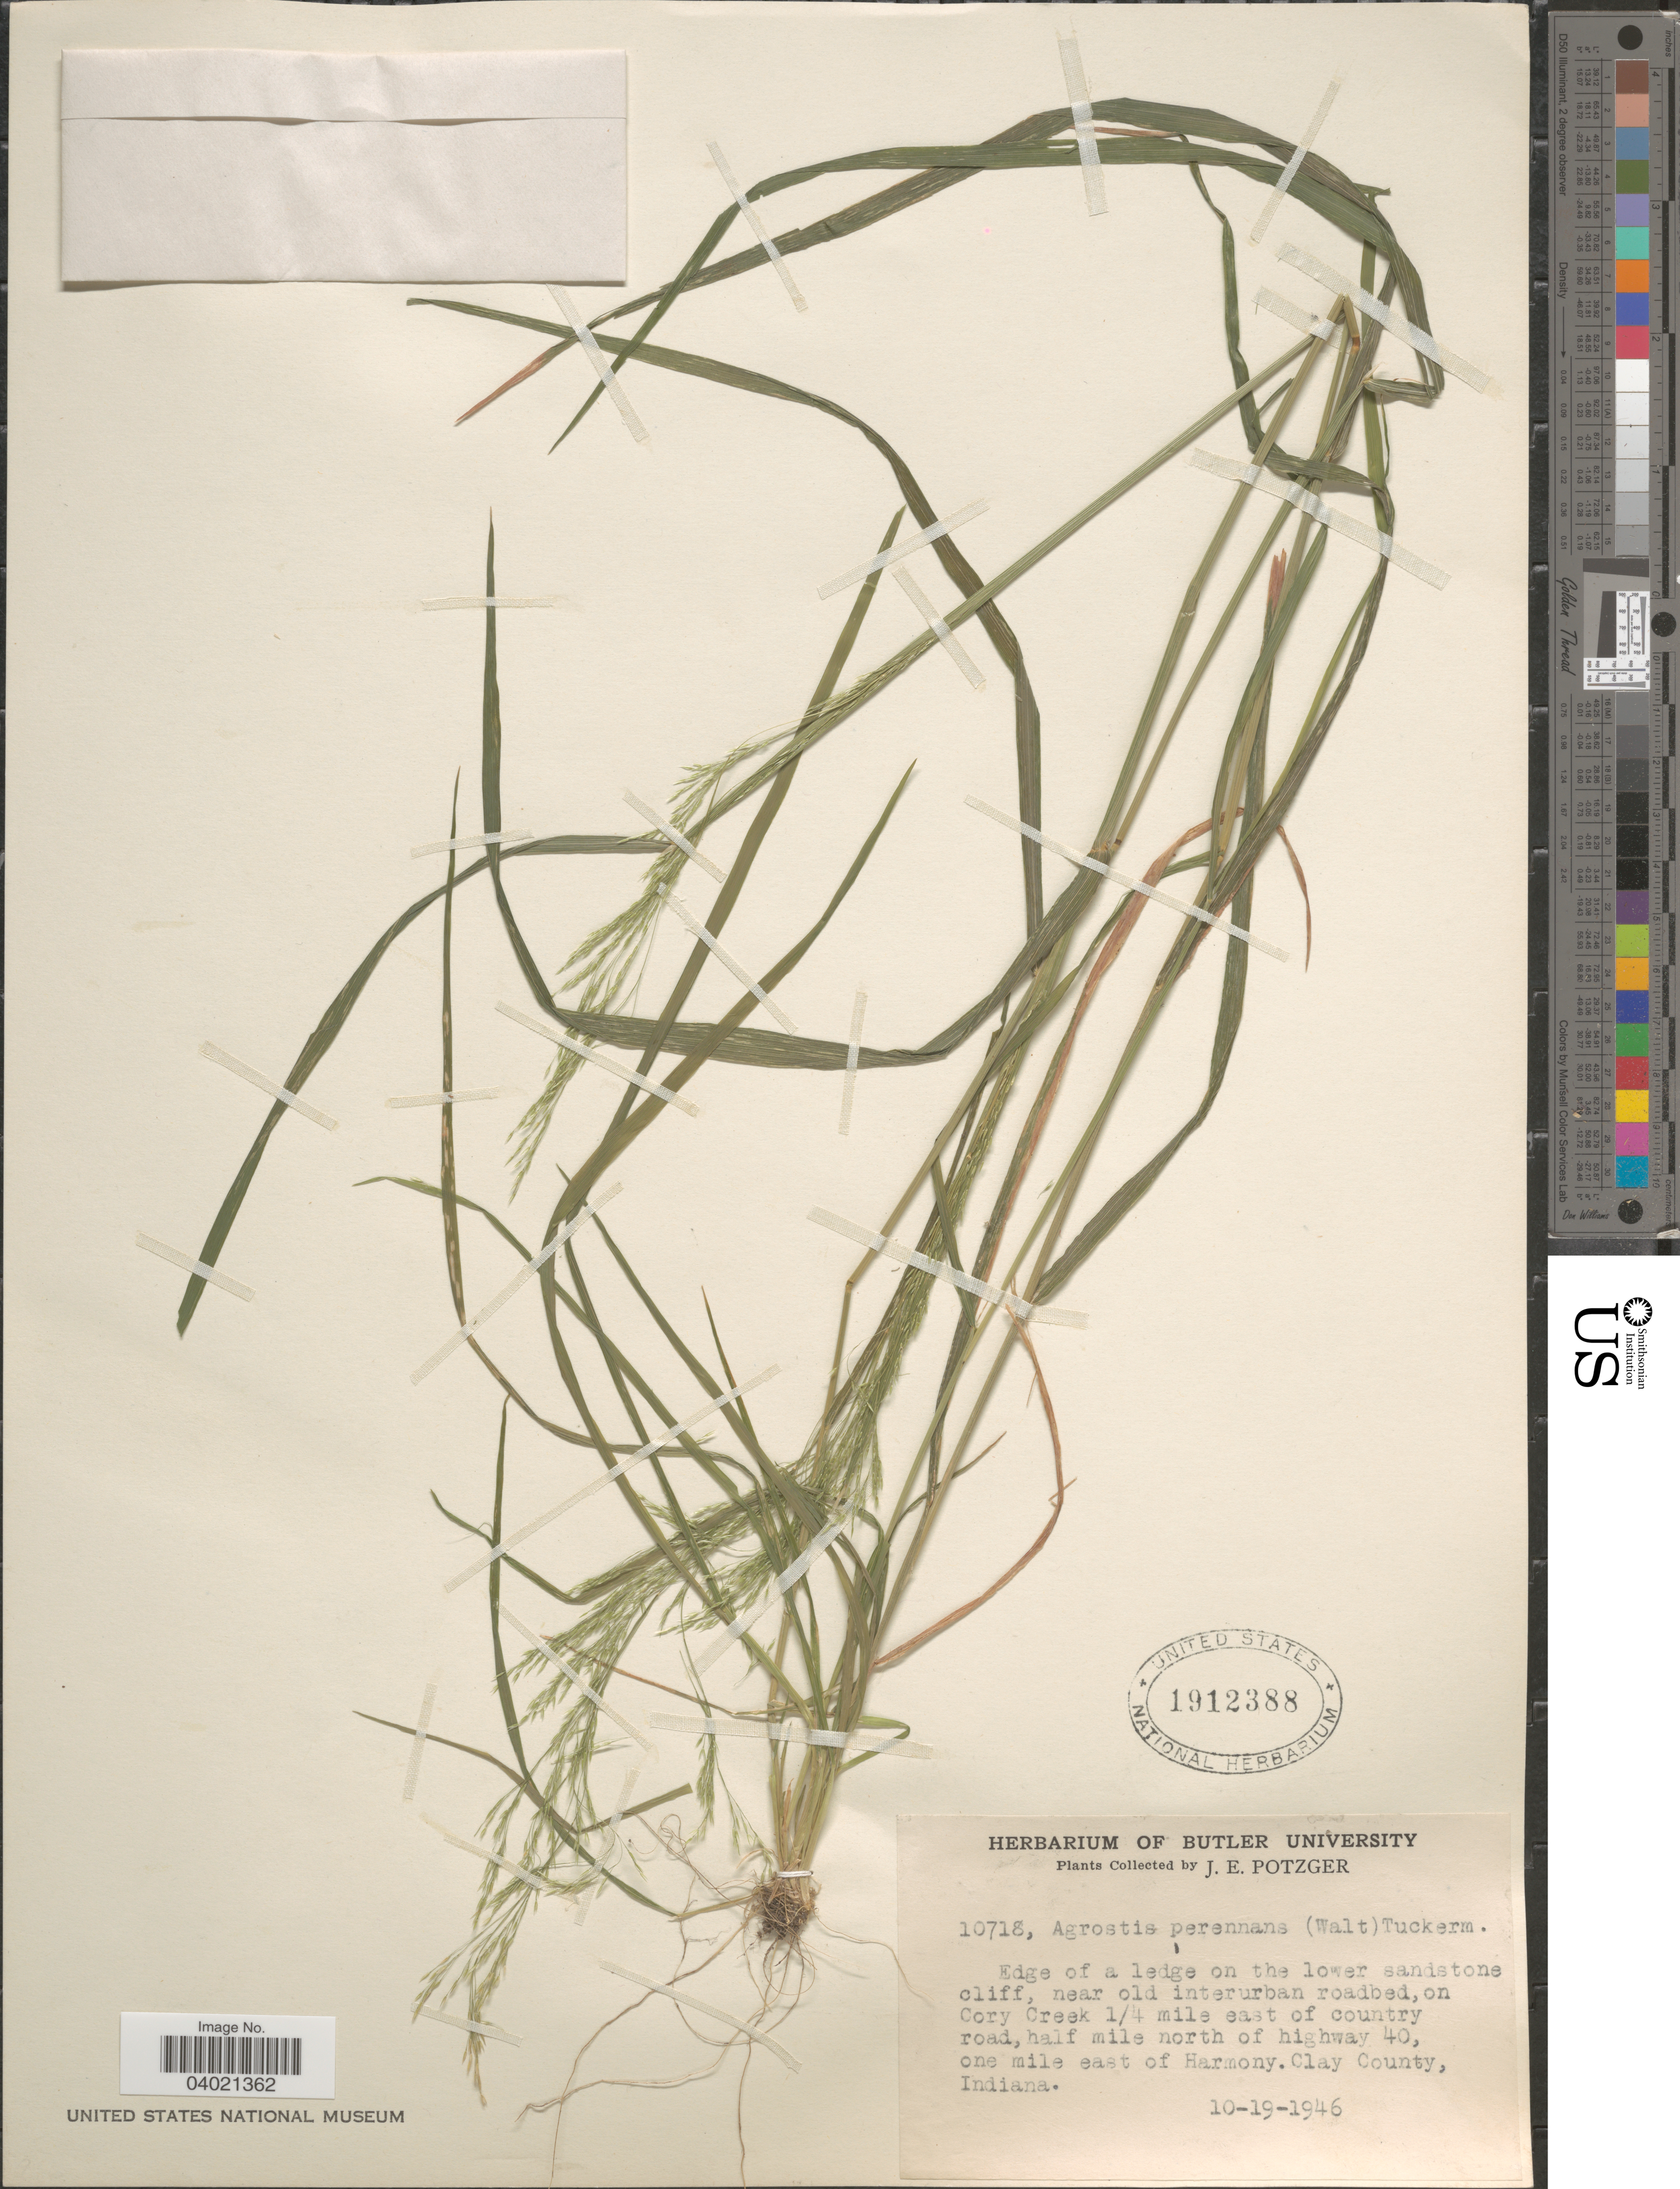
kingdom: Plantae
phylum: Tracheophyta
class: Liliopsida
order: Poales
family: Poaceae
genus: Agrostis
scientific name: Agrostis perennans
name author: (Walter) Tuck.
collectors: J. Potzger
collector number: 10718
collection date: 1946-10-19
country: United States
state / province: Indiana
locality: On Cory Creek ¼ mile east of country road, half mile north of highway 40, one mile east of Harmony. Clay County.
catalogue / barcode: US 1912388